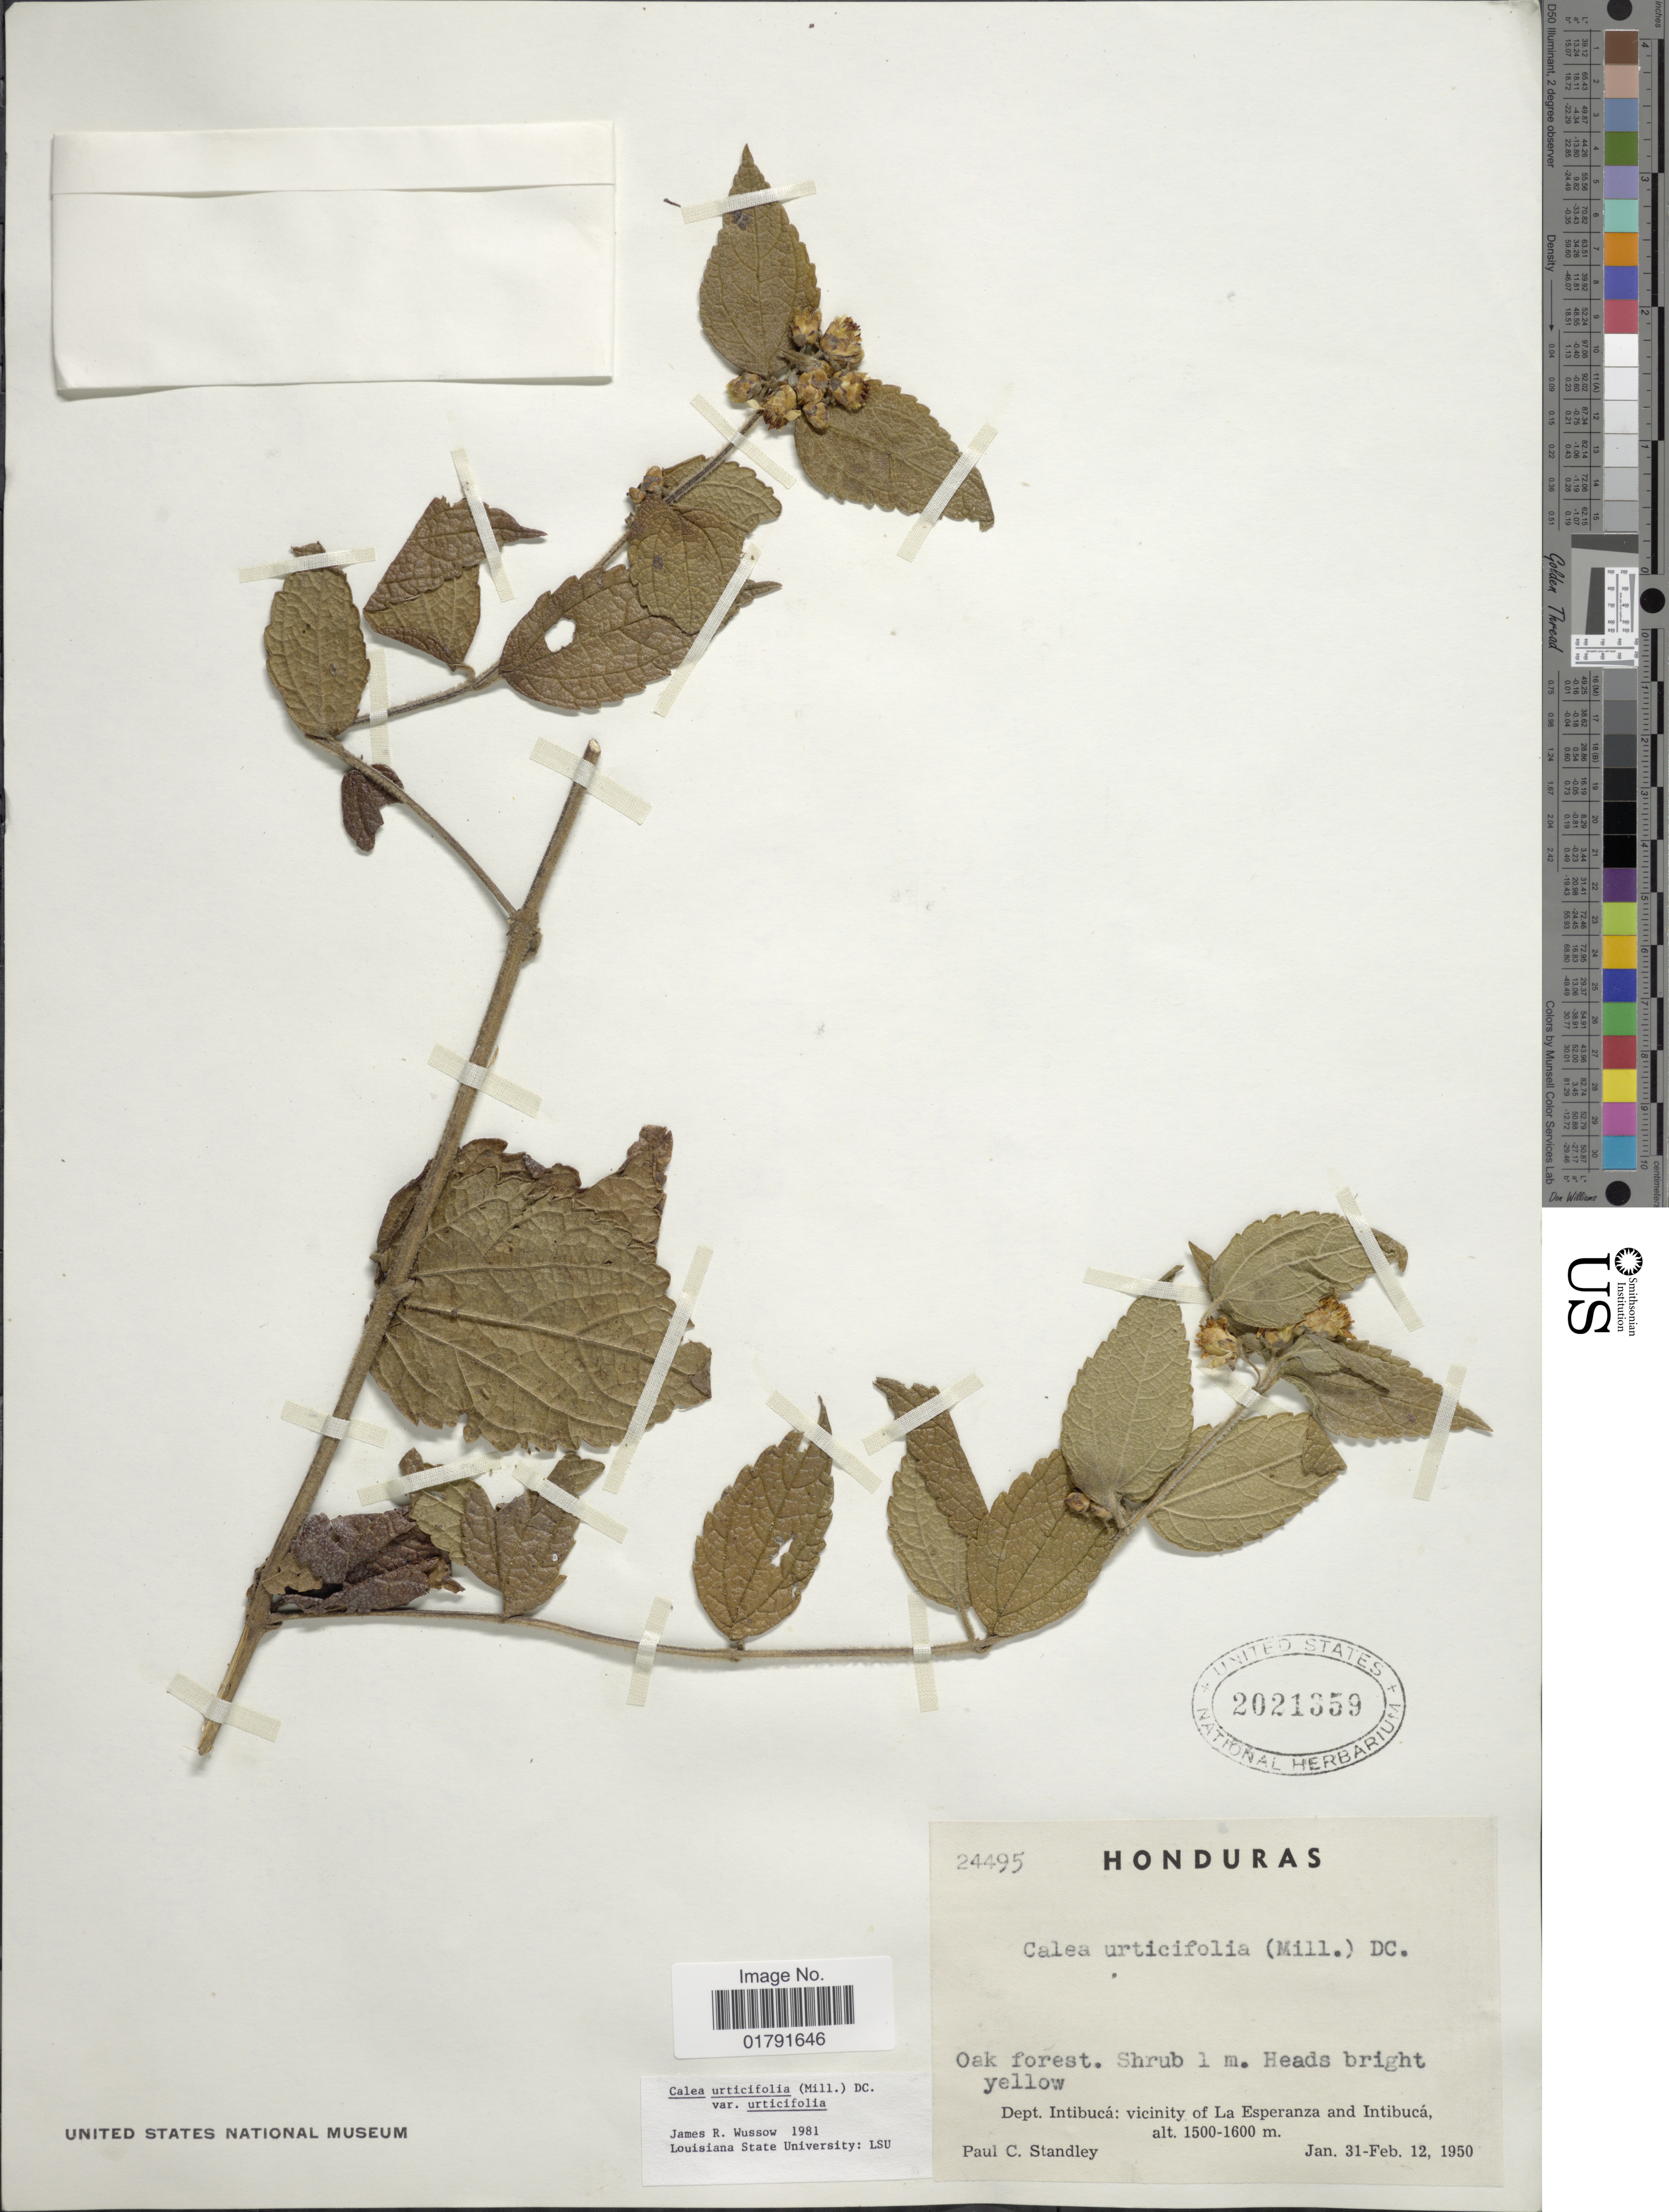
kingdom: Plantae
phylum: Tracheophyta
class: Magnoliopsida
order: Asterales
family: Asteraceae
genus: Calea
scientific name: Calea urticifolia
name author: (Mill.) DC.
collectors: P. C. Standley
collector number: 24495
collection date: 1950-01-31/1950-02-12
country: Honduras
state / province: Intibuca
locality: Oak forest, vicinity of La Esperanza and Intibuca.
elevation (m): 1500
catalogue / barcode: US 2021359